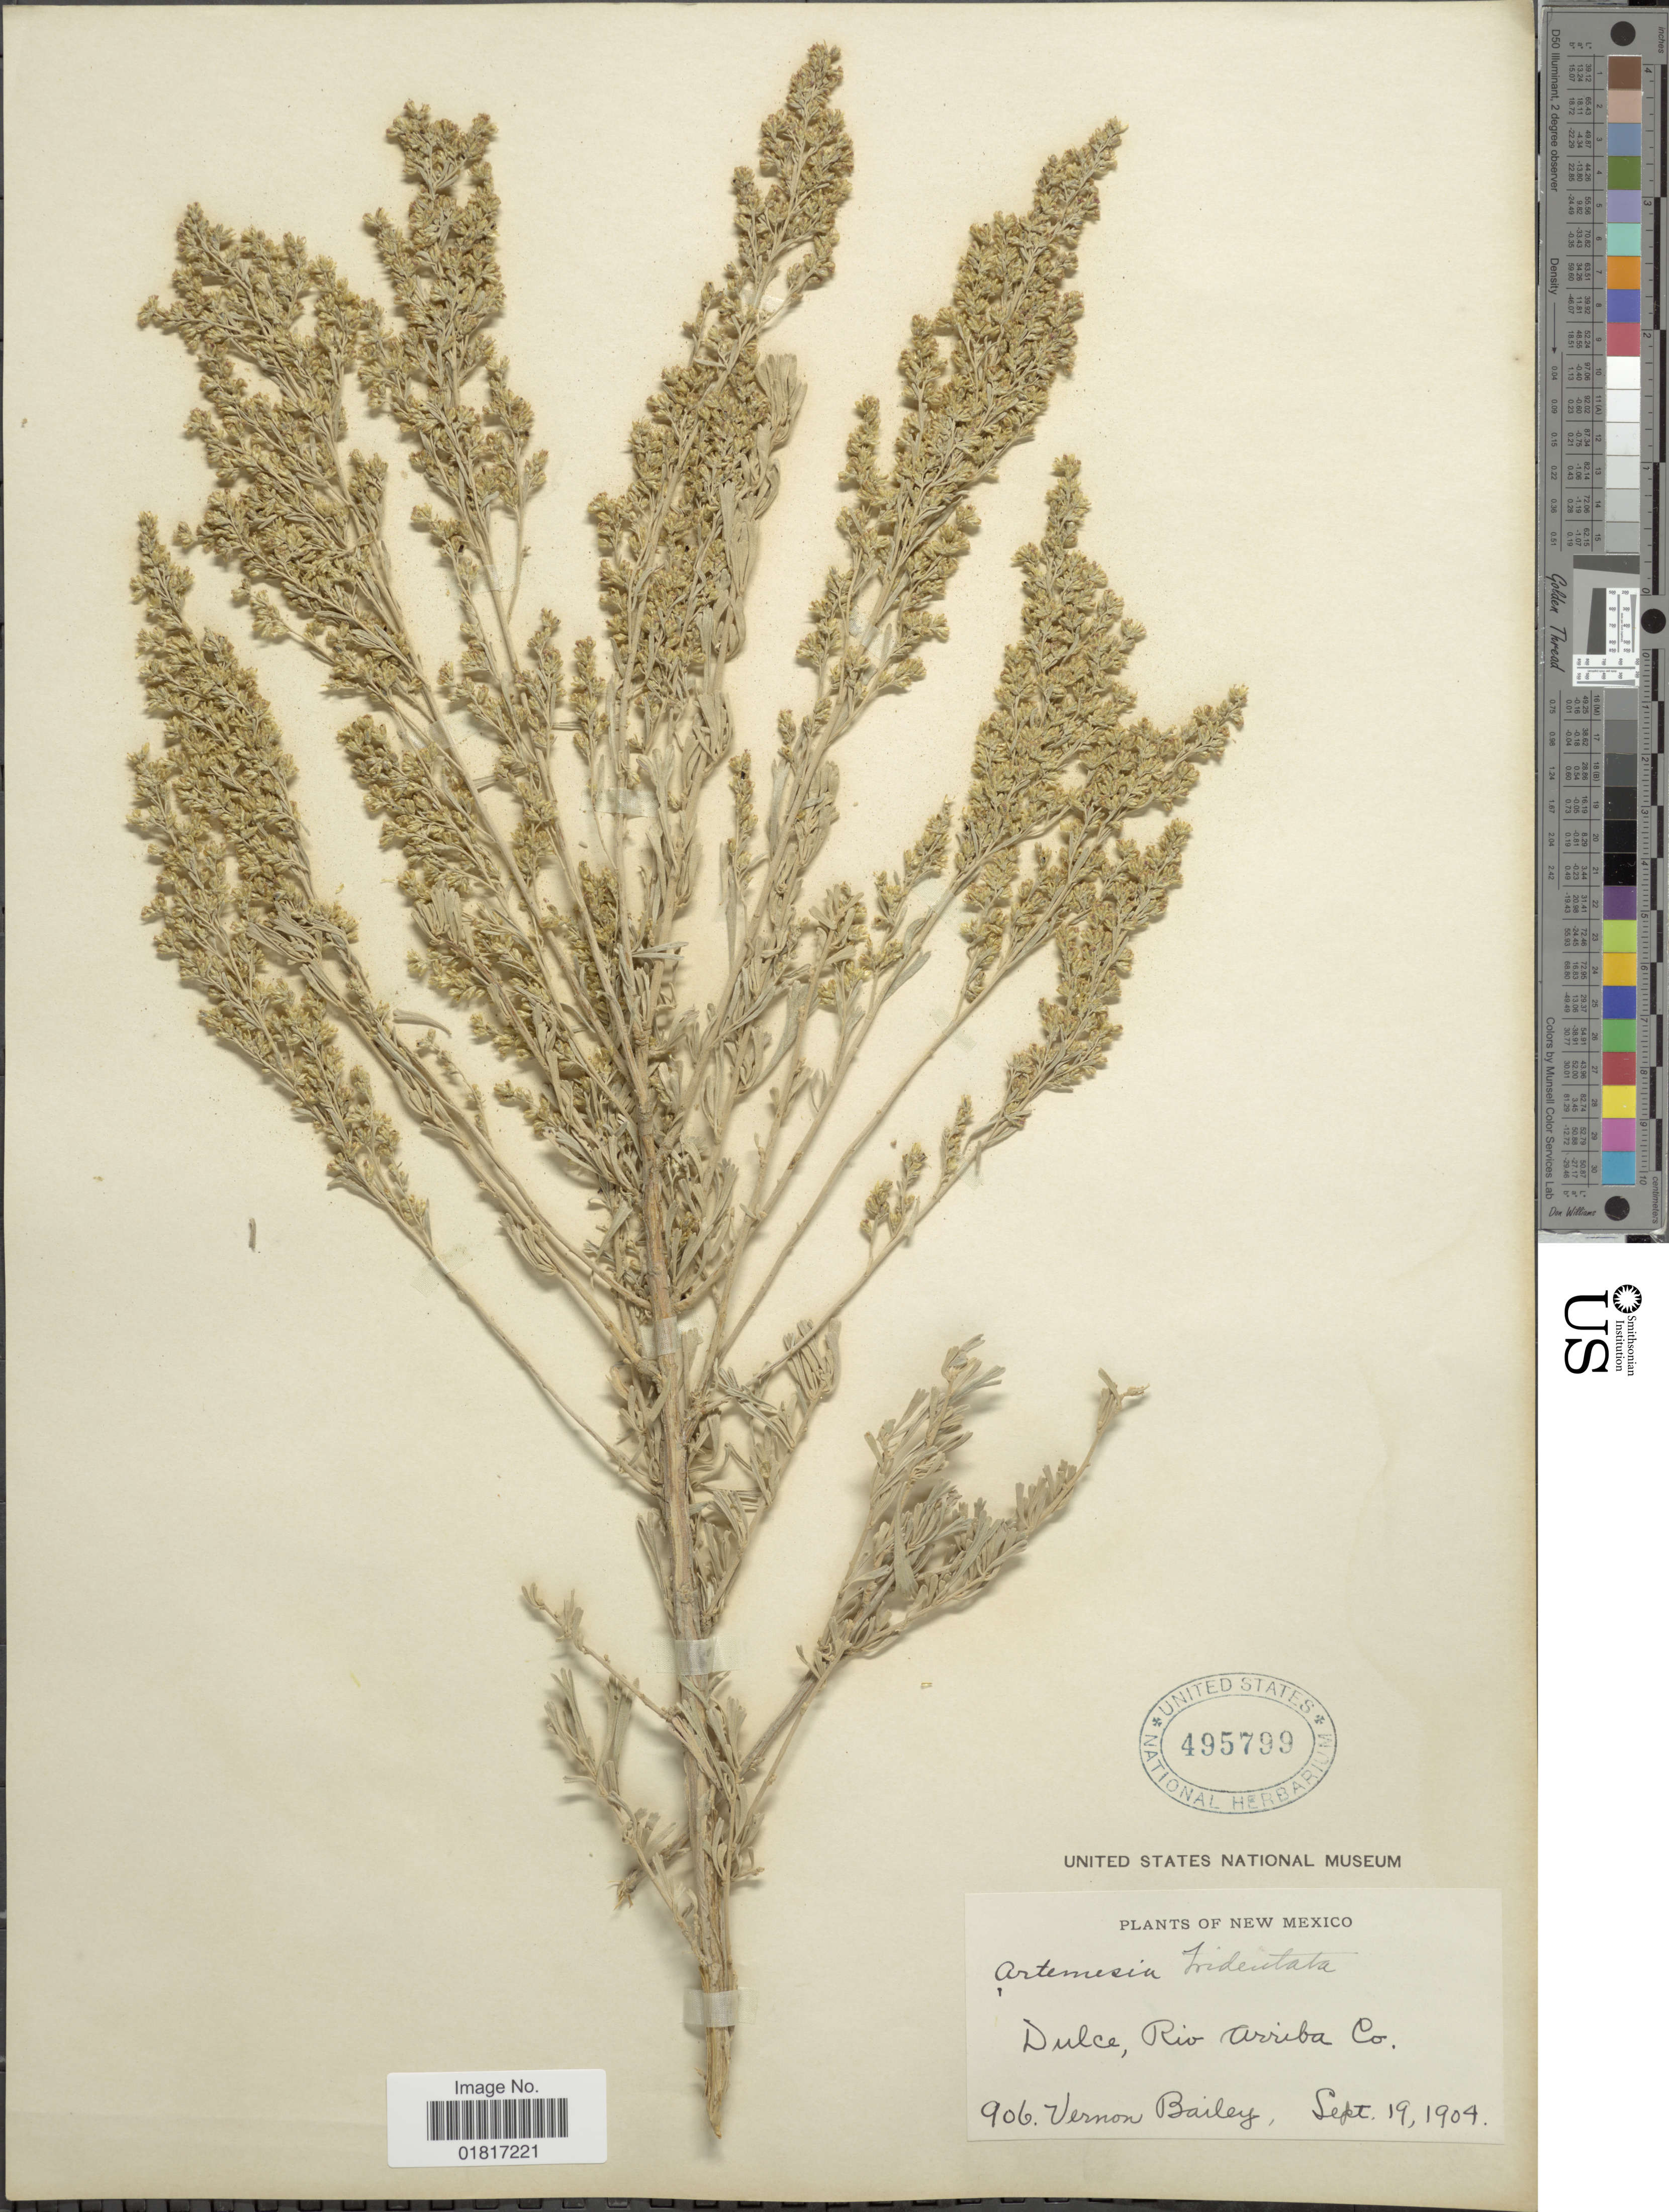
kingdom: Plantae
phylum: Tracheophyta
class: Magnoliopsida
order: Asterales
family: Asteraceae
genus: Artemisia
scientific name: Artemisia tridentata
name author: Nutt.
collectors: V. O. Bailey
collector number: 906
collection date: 1904-09-19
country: United States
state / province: New Mexico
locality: Dulce, Rio Arriba Co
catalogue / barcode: US 495799